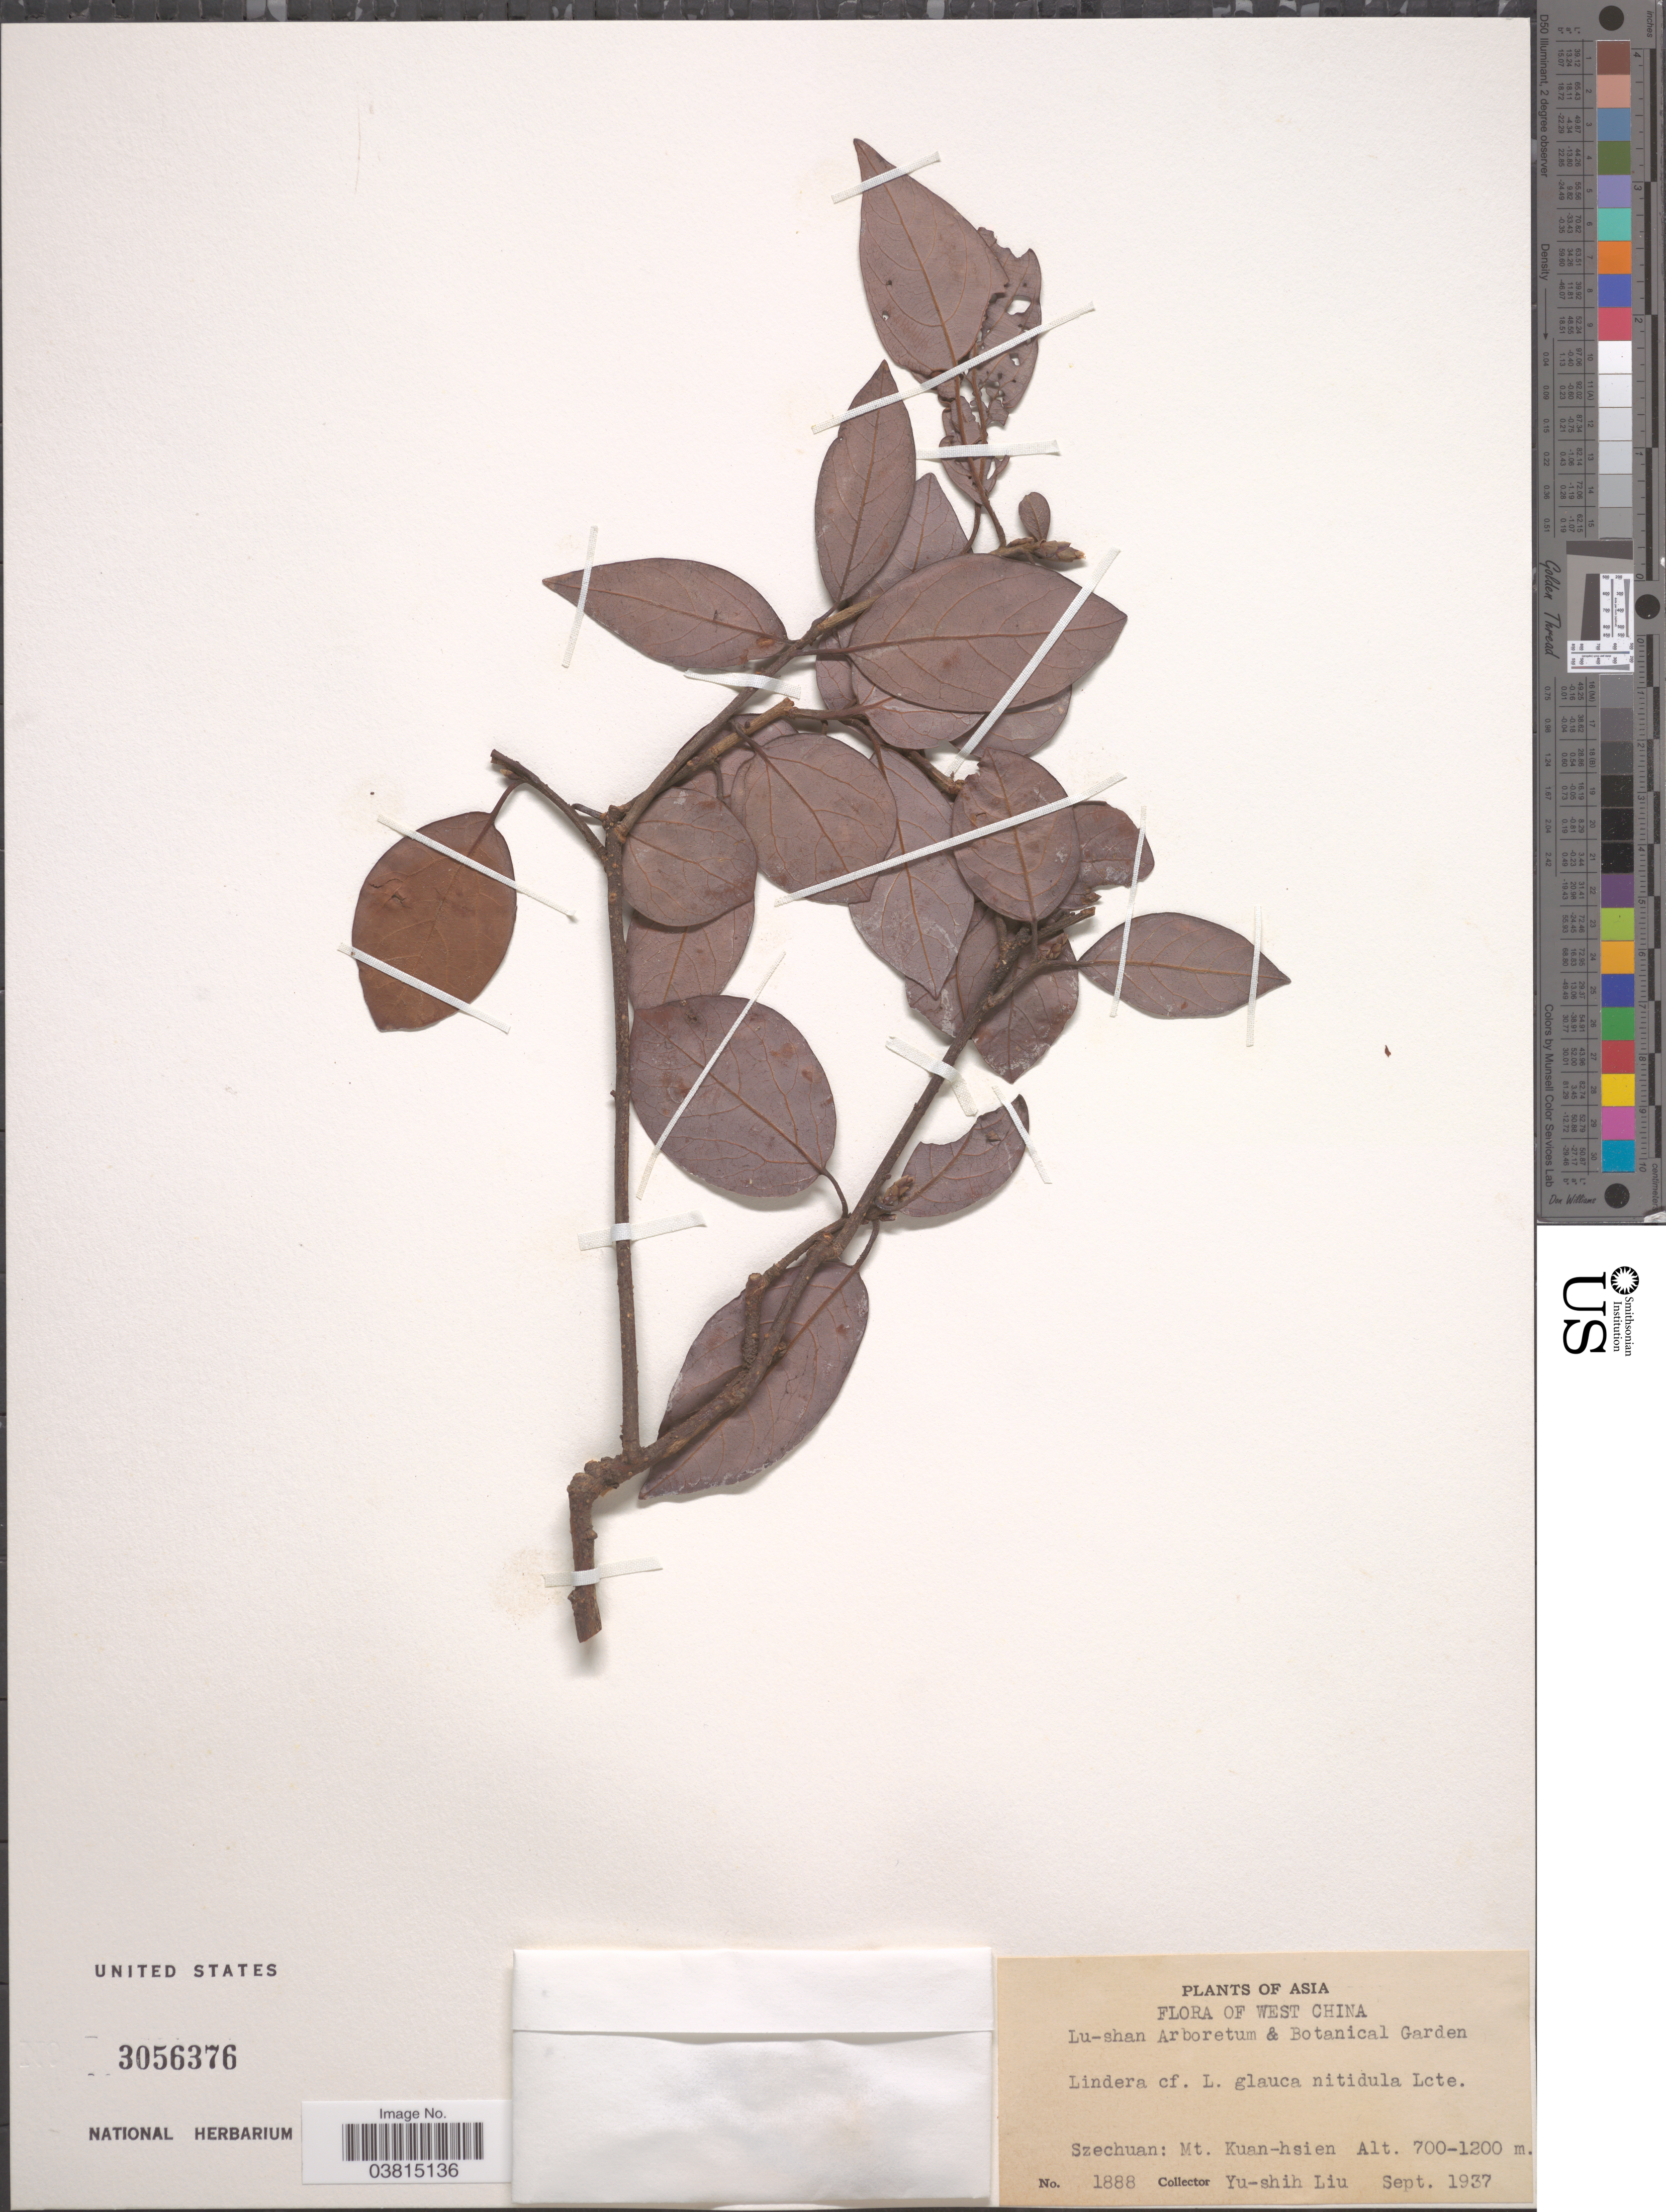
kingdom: Plantae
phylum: Tracheophyta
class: Magnoliopsida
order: Laurales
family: Lauraceae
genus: Lindera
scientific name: Lindera glauca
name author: (Siebold & Zucc.) Blume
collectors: Y.-S. Liu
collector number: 1888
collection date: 1937-09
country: China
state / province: Sichuan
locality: Mt. Kuan-hsien.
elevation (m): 700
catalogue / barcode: US 3056376